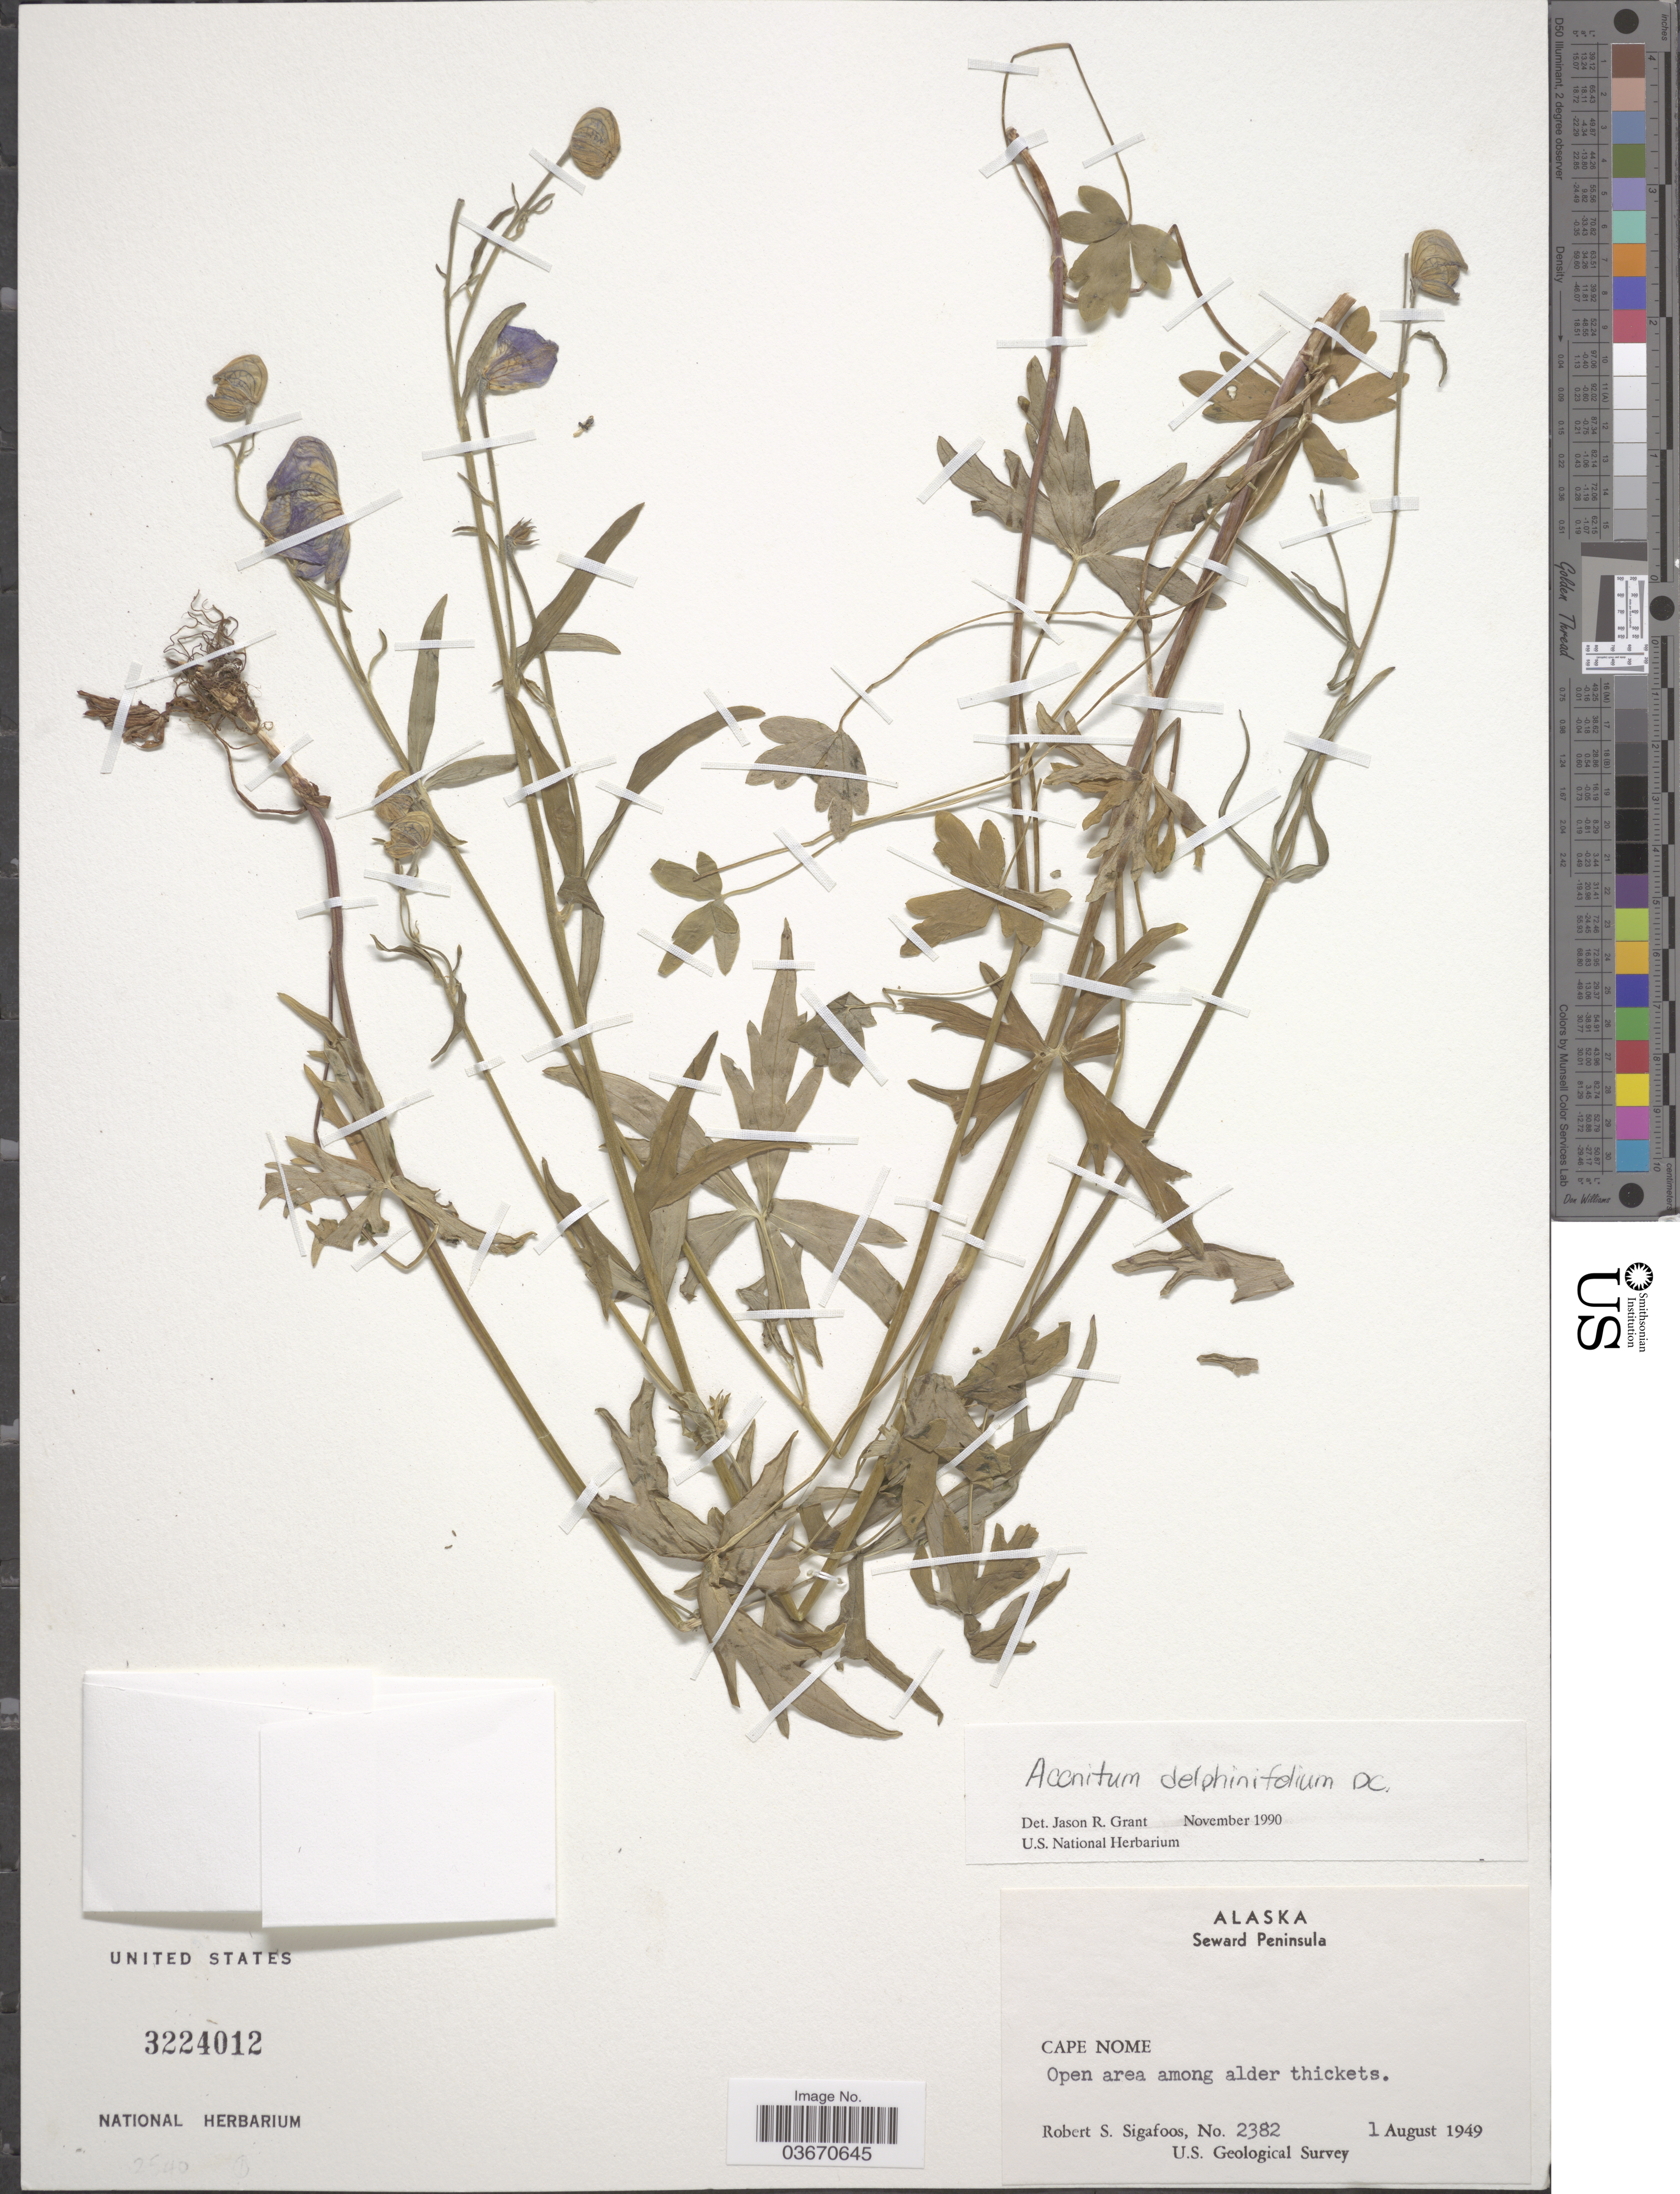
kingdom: Plantae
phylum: Tracheophyta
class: Magnoliopsida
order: Ranunculales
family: Ranunculaceae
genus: Aconitum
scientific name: Aconitum delphinifolium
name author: DC.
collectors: R. Sigafoos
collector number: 2382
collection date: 1949-08-01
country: United States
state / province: Alaska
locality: Seward Peninsula. Cape Nome.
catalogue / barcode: US 3224012